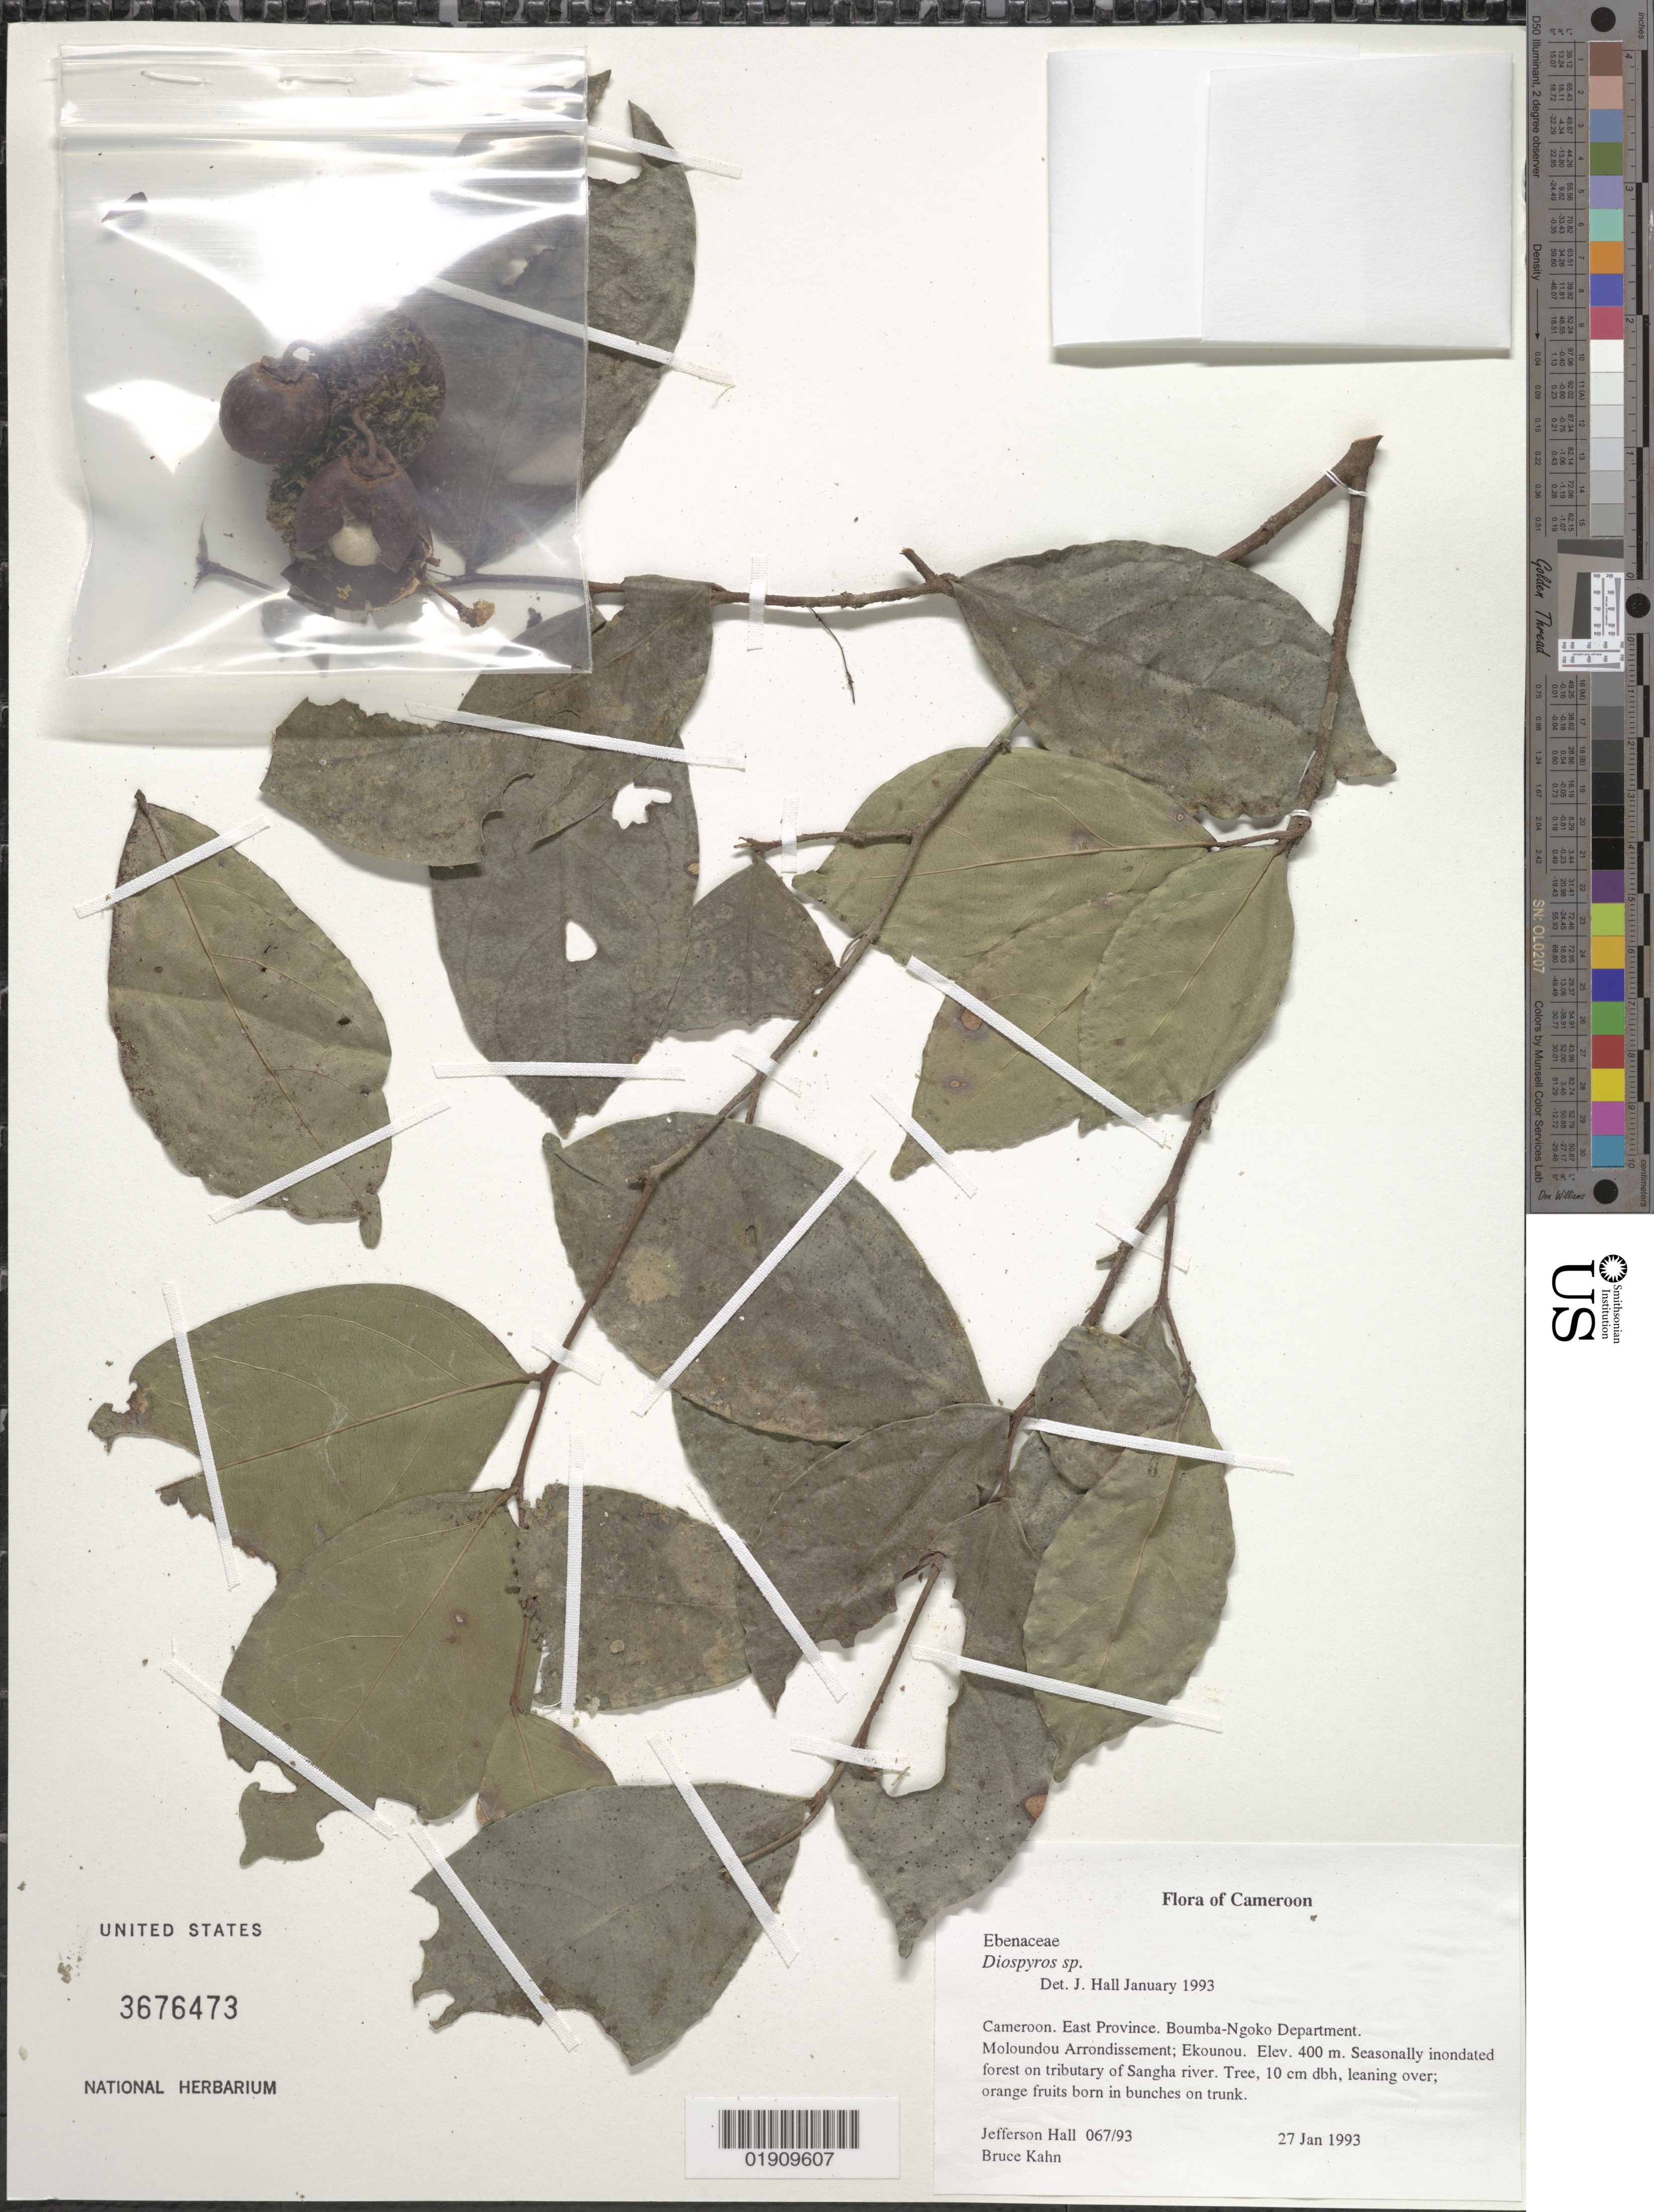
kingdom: Plantae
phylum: Tracheophyta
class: Magnoliopsida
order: Ericales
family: Ebenaceae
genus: Diospyros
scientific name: Diospyros sp.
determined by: Hall, J.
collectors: J. Hall & B. Khan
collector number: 067/93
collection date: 1993-01-27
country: Cameroon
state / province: Est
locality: Boumba-Ngoko Department. Moloundou Arrondissement; Ekounou.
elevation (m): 400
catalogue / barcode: US 3676473